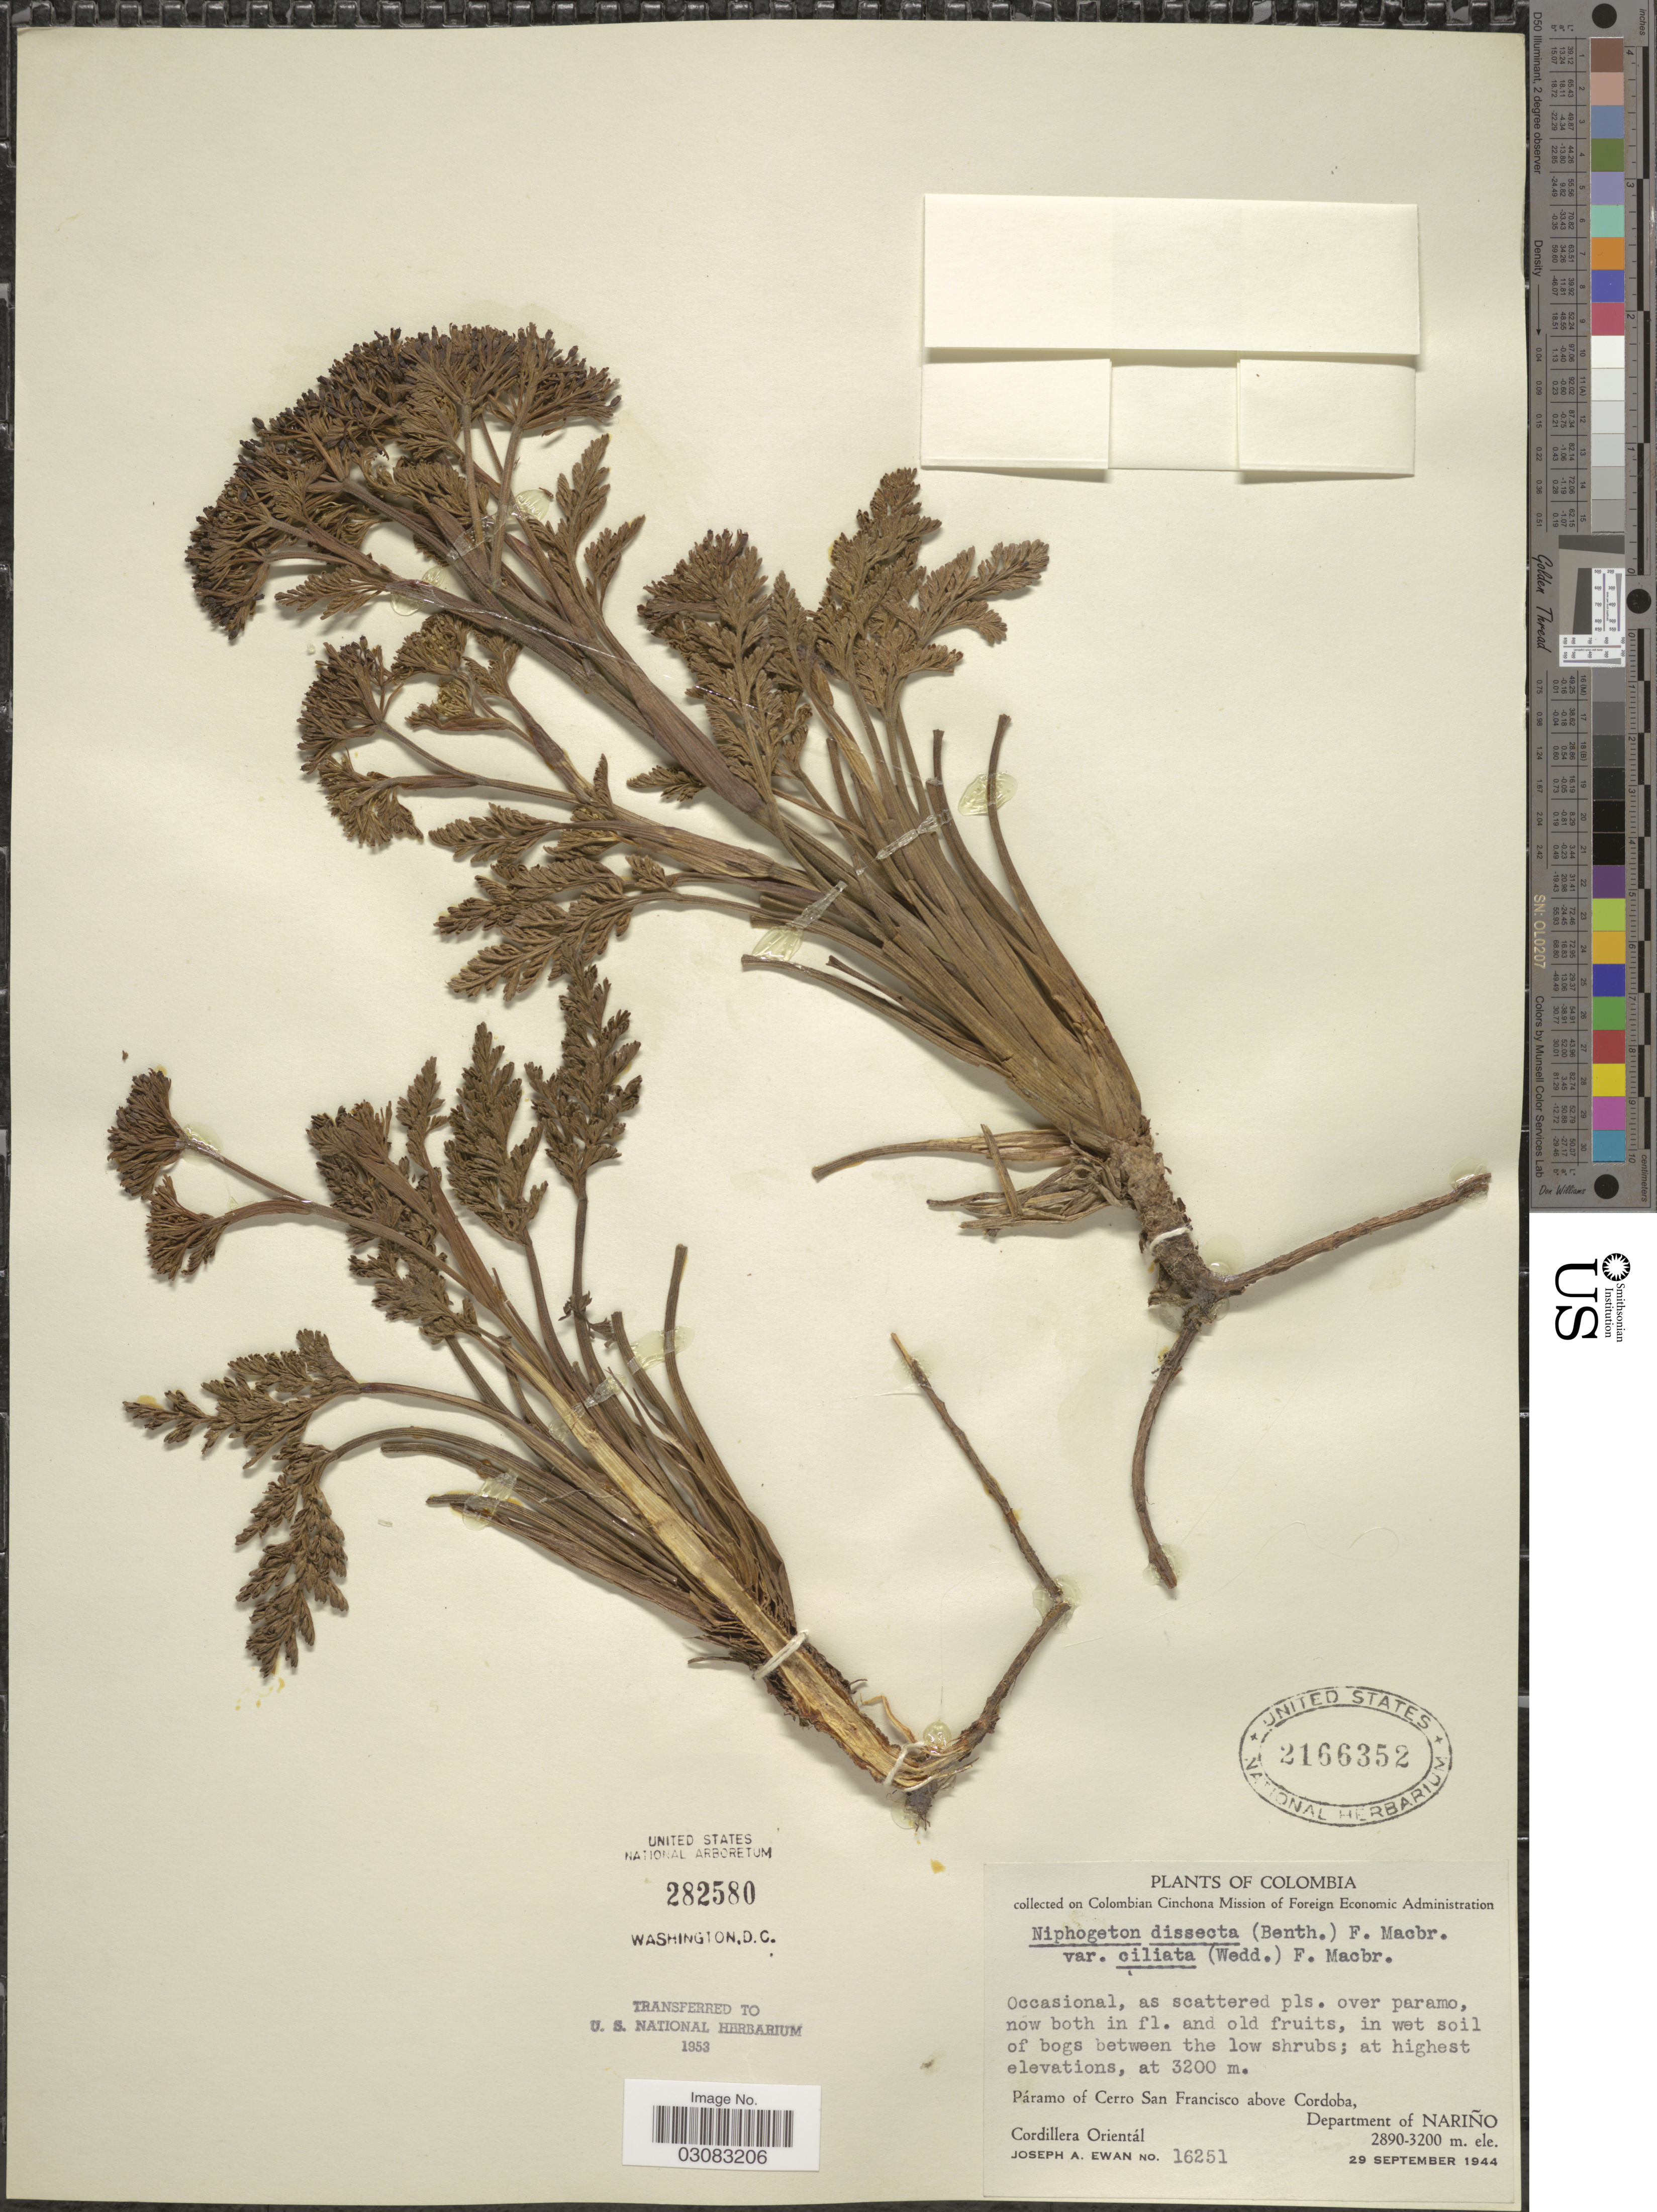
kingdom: Plantae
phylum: Tracheophyta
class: Magnoliopsida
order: Apiales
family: Apiaceae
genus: Niphogeton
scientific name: Niphogeton dissecta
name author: (Benth.) J.F. Macbr.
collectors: J. A. Ewan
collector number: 16251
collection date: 1944-09-29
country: Colombia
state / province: Nariño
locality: Páramo of Cerro San Francisco above Cordoba, Department of Nariño. Cordillera Orientál.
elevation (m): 2890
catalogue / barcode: US 2166352